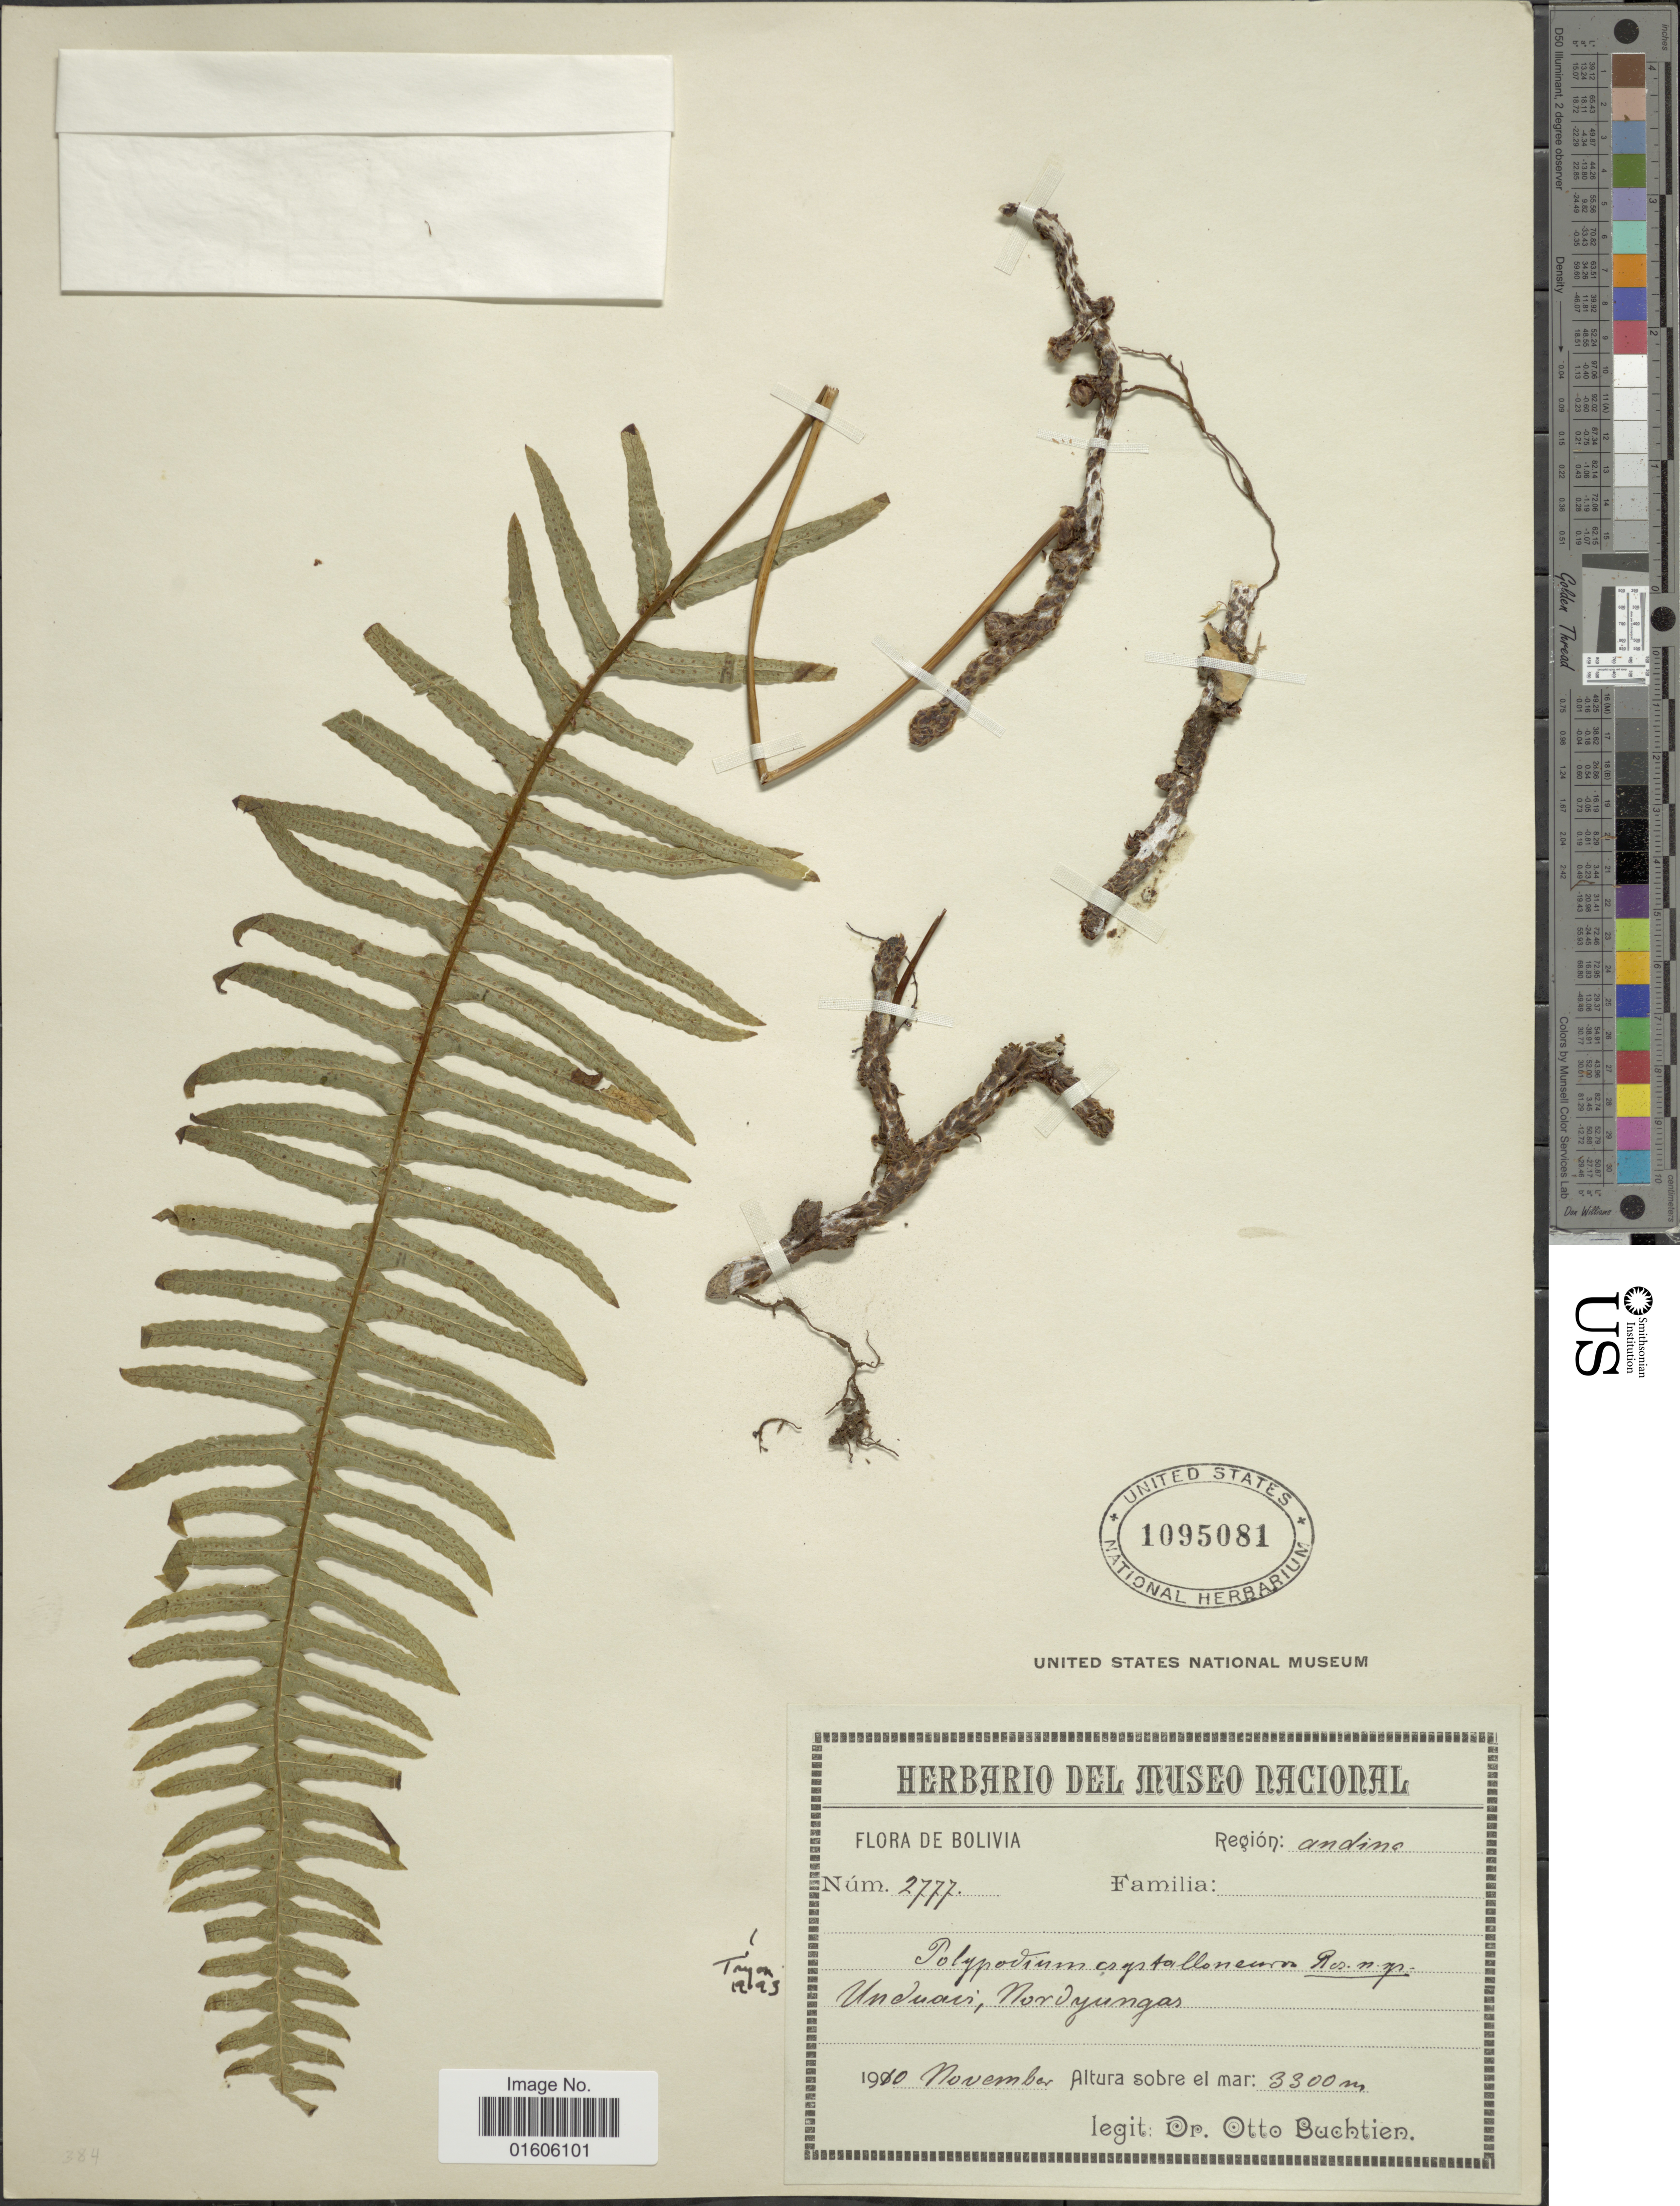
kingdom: Plantae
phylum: Tracheophyta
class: Polypodiopsida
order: Polypodiales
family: Polypodiaceae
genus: Serpocaulon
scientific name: Serpocaulon crystalloneuron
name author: (Rosenst.) A.R. Sm.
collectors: O. Buchtien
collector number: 2777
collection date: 1910-11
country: Bolivia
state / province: La Paz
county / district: Nor Yungas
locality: Región: andina. Unduavi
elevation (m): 3300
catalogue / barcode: US 1095081